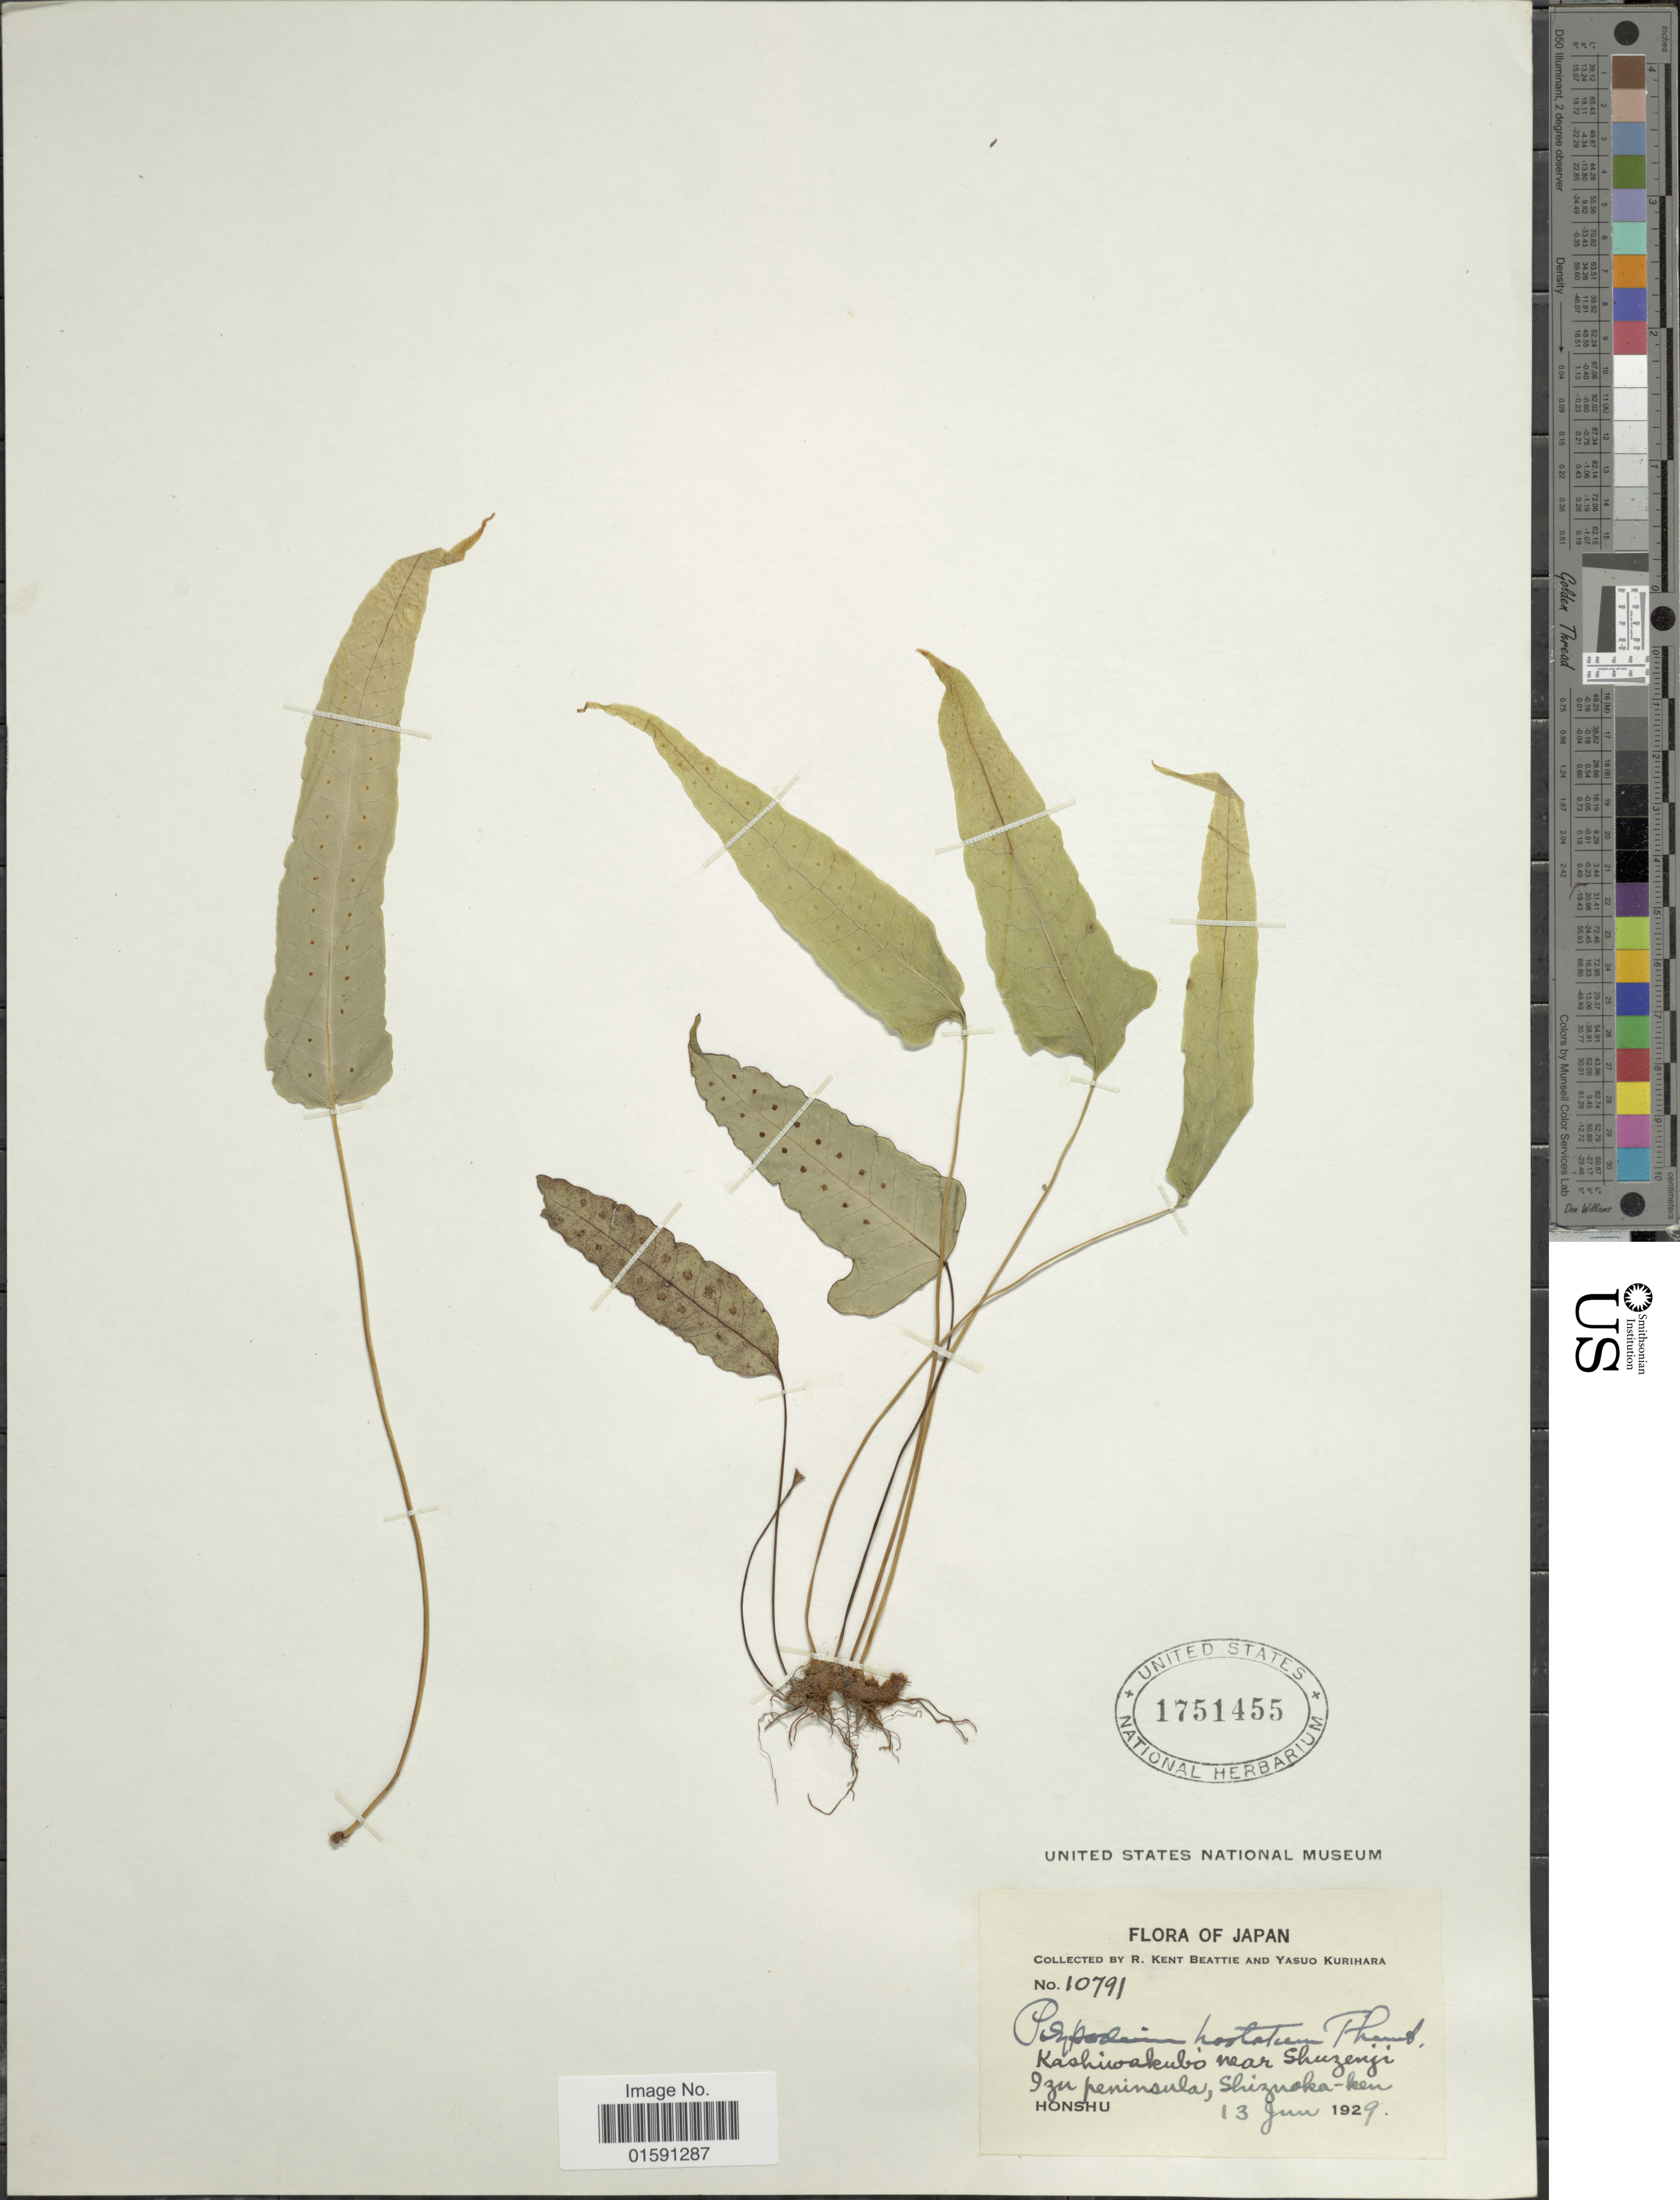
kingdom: Plantae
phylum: Tracheophyta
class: Polypodiopsida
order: Polypodiales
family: Polypodiaceae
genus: Selliguea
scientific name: Selliguea hastata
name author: (Thunb.) Fraser-Jenk.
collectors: R. K. Beattie & Y. Kurihara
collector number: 10791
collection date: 1929-06-13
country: Japan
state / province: Sizuoka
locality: Kashiwakubo mnear Shuzenji Izu peninsula, Shizuoka-ken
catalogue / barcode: US 1751455